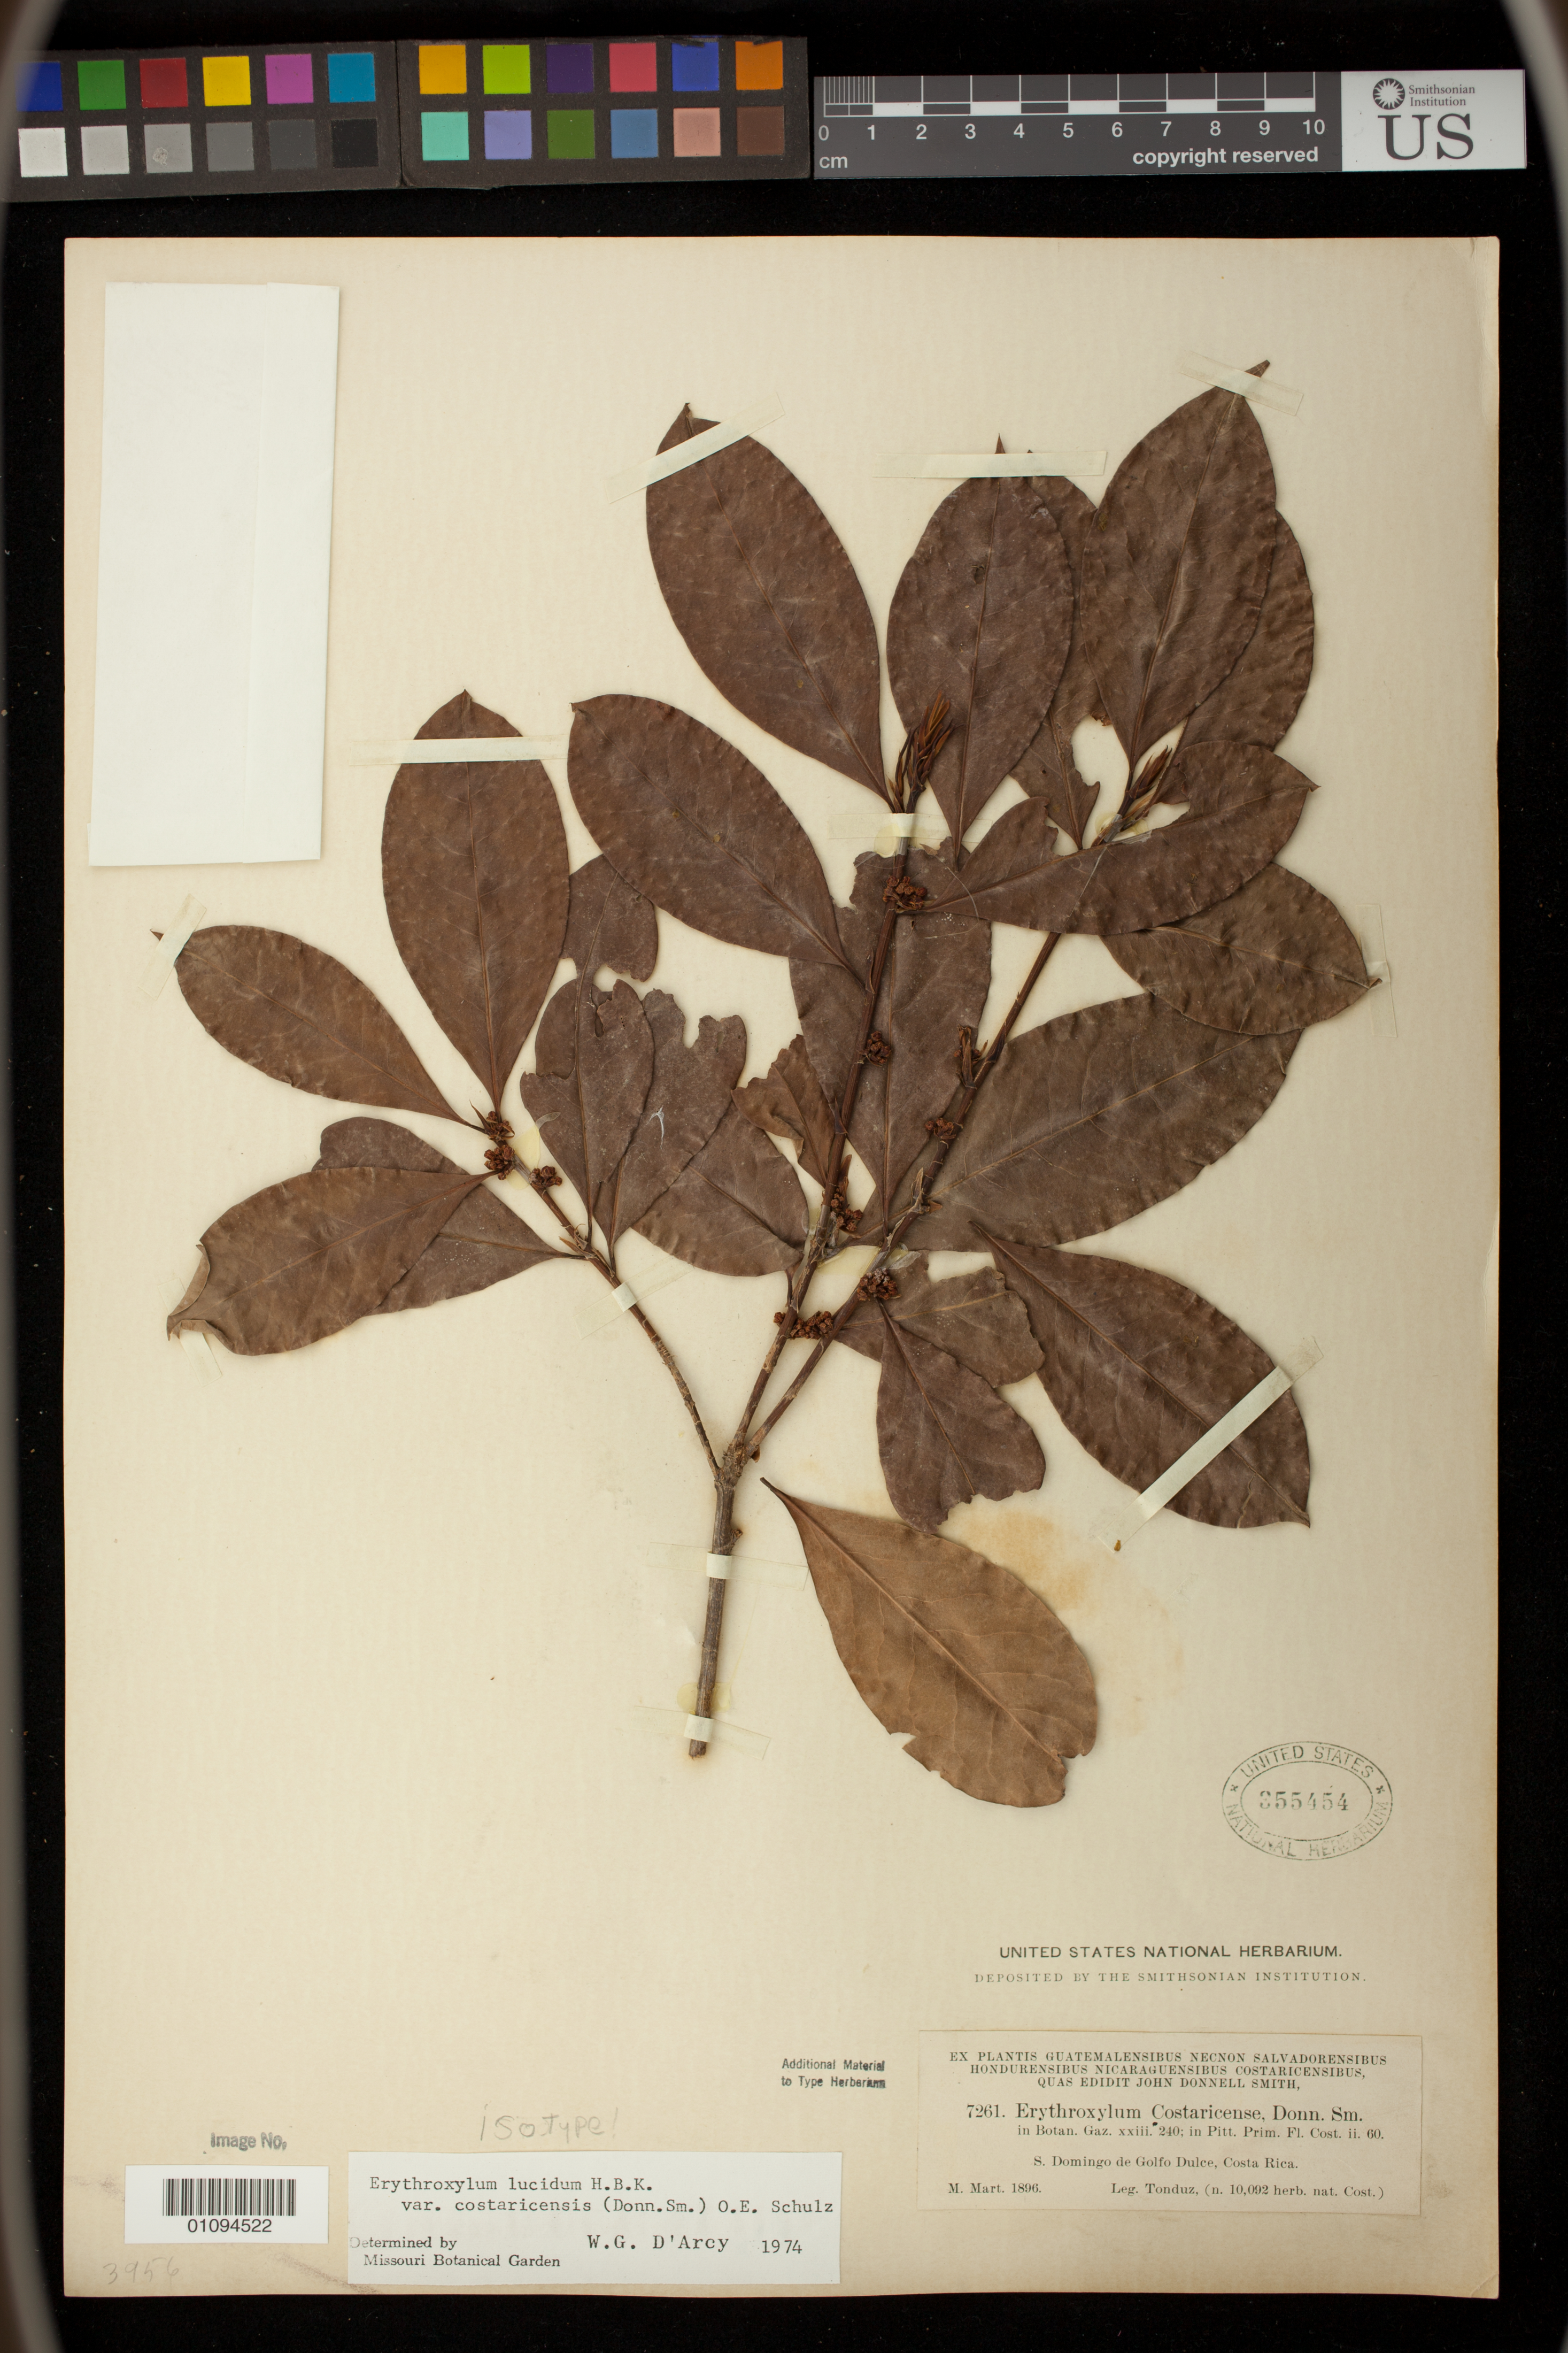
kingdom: Plantae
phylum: Tracheophyta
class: Magnoliopsida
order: Malpighiales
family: Erythroxylaceae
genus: Erythroxylum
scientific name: Erythroxylum costaricense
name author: Donn. Sm.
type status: Type Collection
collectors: A. Tonduz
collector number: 10092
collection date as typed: Mar 1896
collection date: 1896-03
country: Costa Rica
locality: Santo Domingo de Golfe Dulce.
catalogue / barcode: US 355454